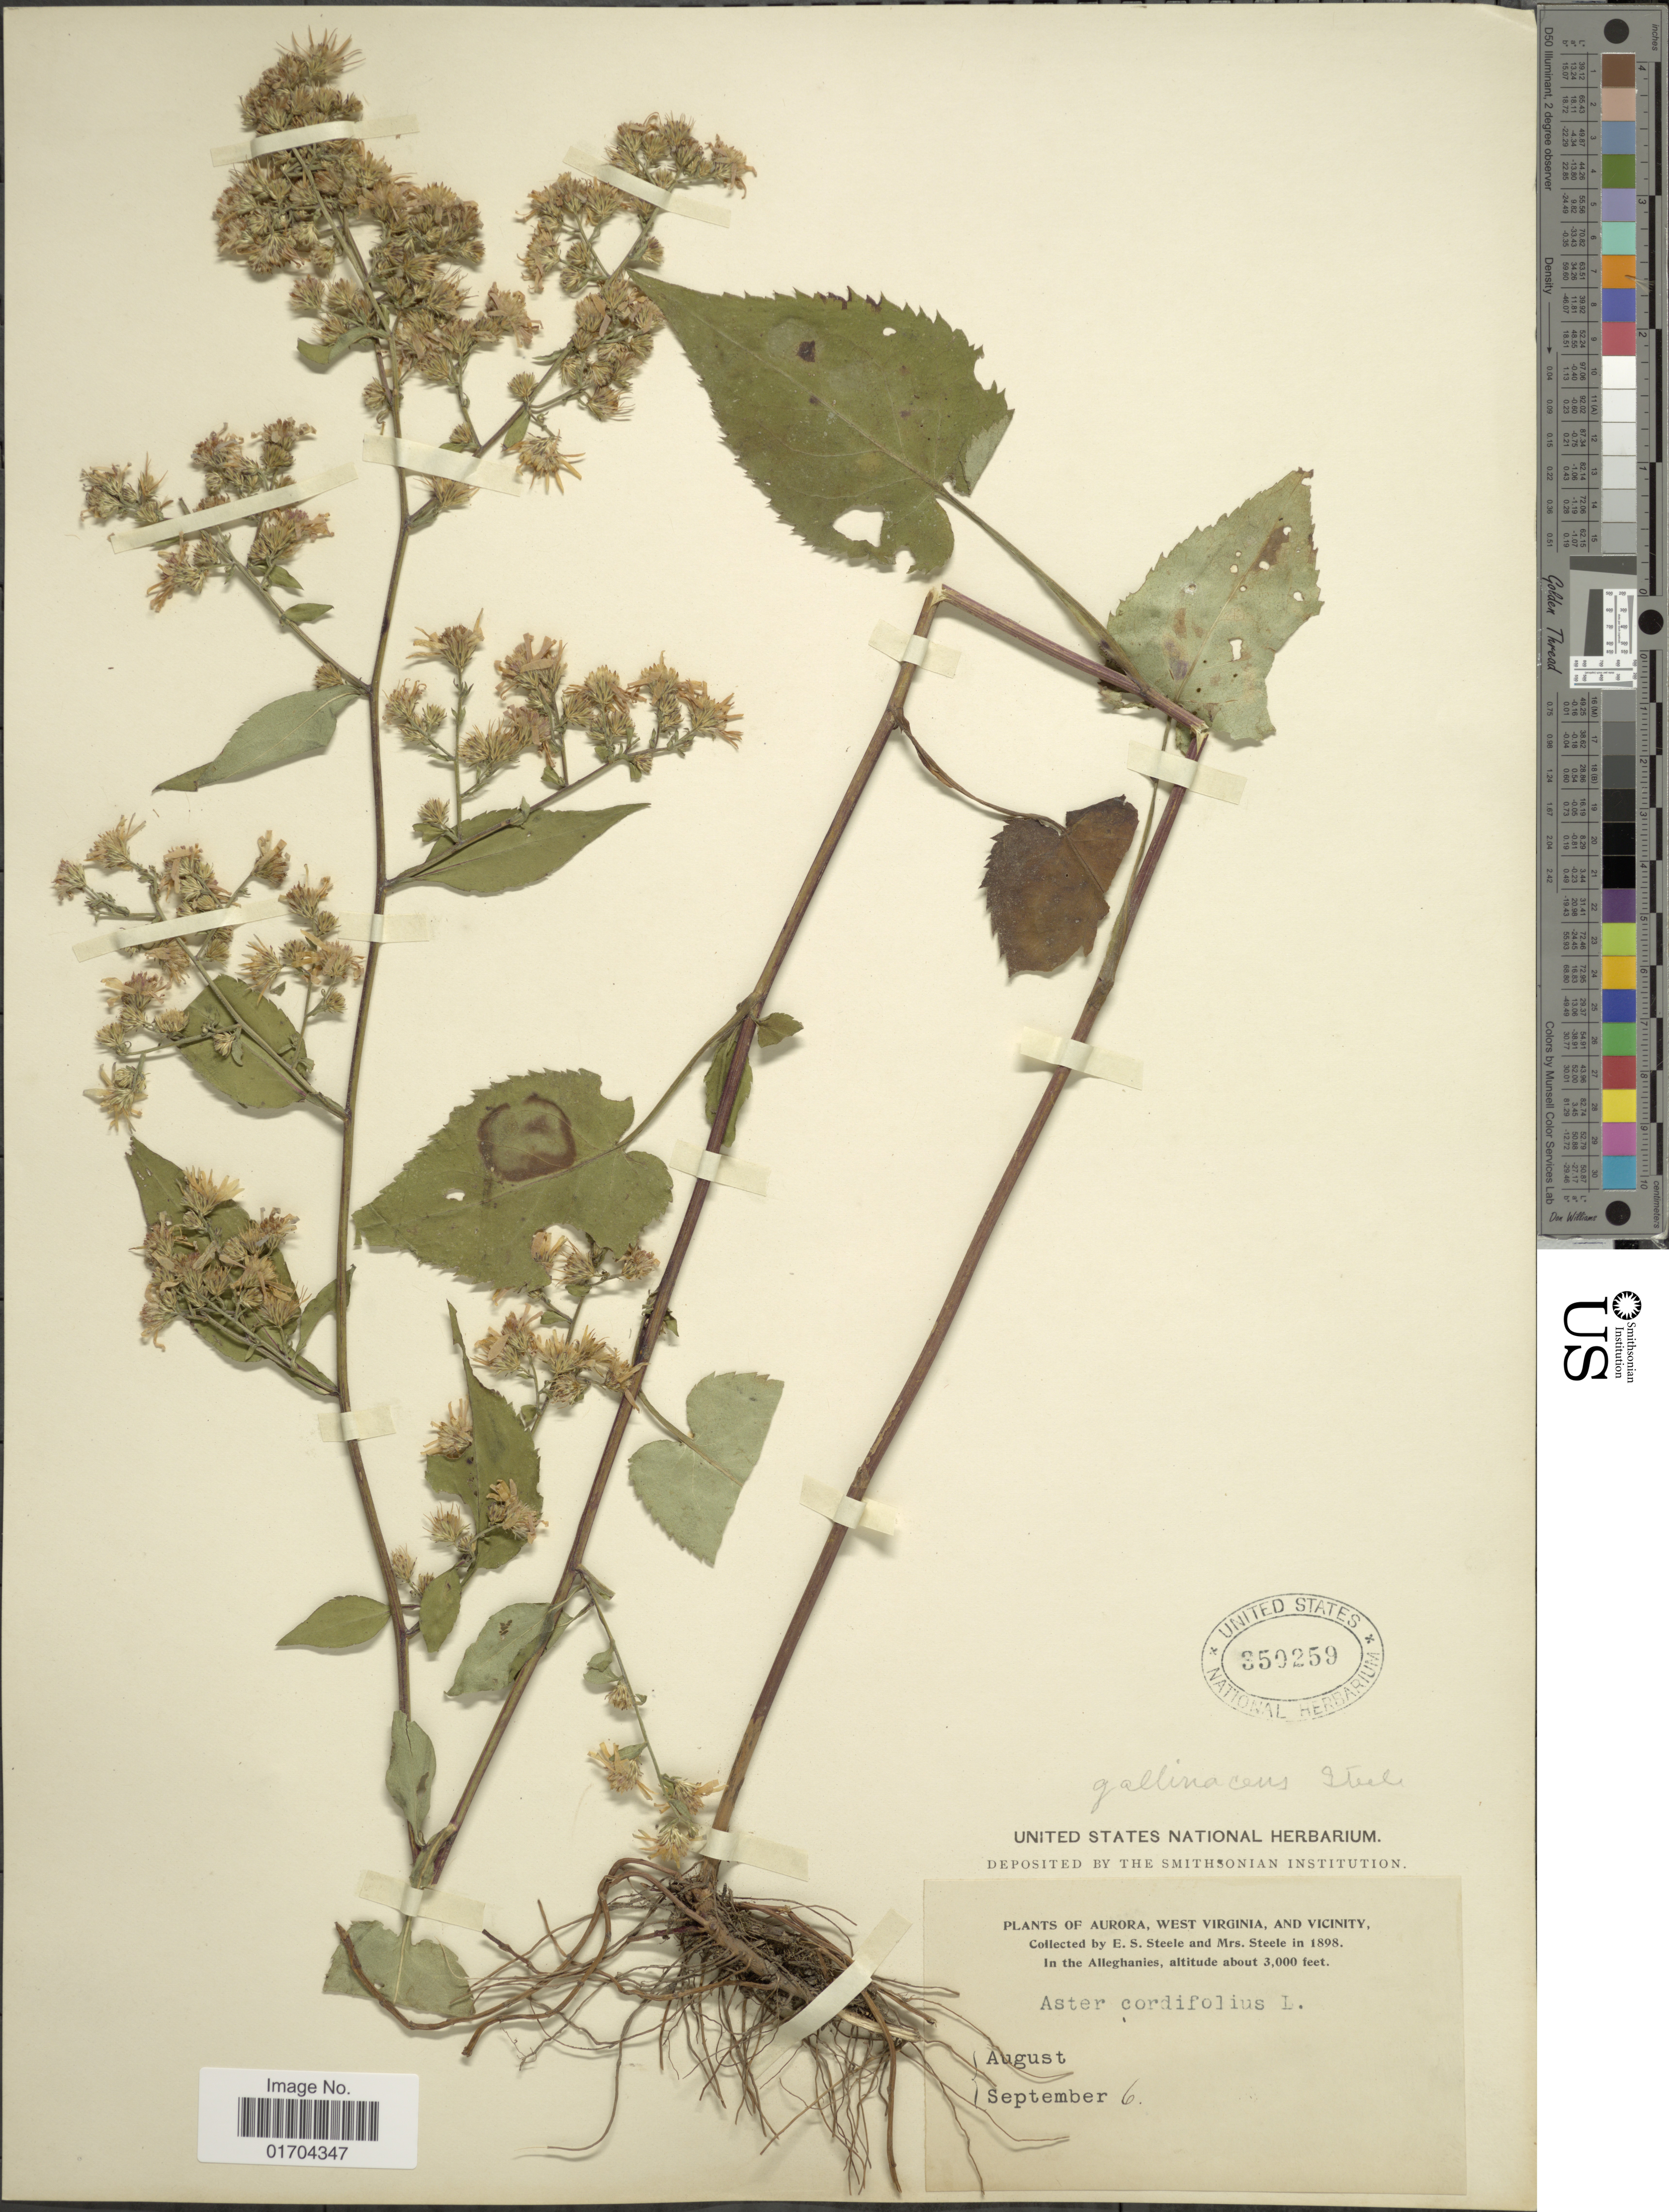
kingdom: Plantae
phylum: Tracheophyta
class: Magnoliopsida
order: Asterales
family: Asteraceae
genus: Symphyotrichum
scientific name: Symphyotrichum sp.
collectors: E. Steele & Mrs. E. S. Steele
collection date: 1898-09-06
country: United States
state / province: West Virginia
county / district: Preston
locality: Aurora, West Virginia and Vicinity, in the Alleghanies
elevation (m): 914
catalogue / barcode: US 350259